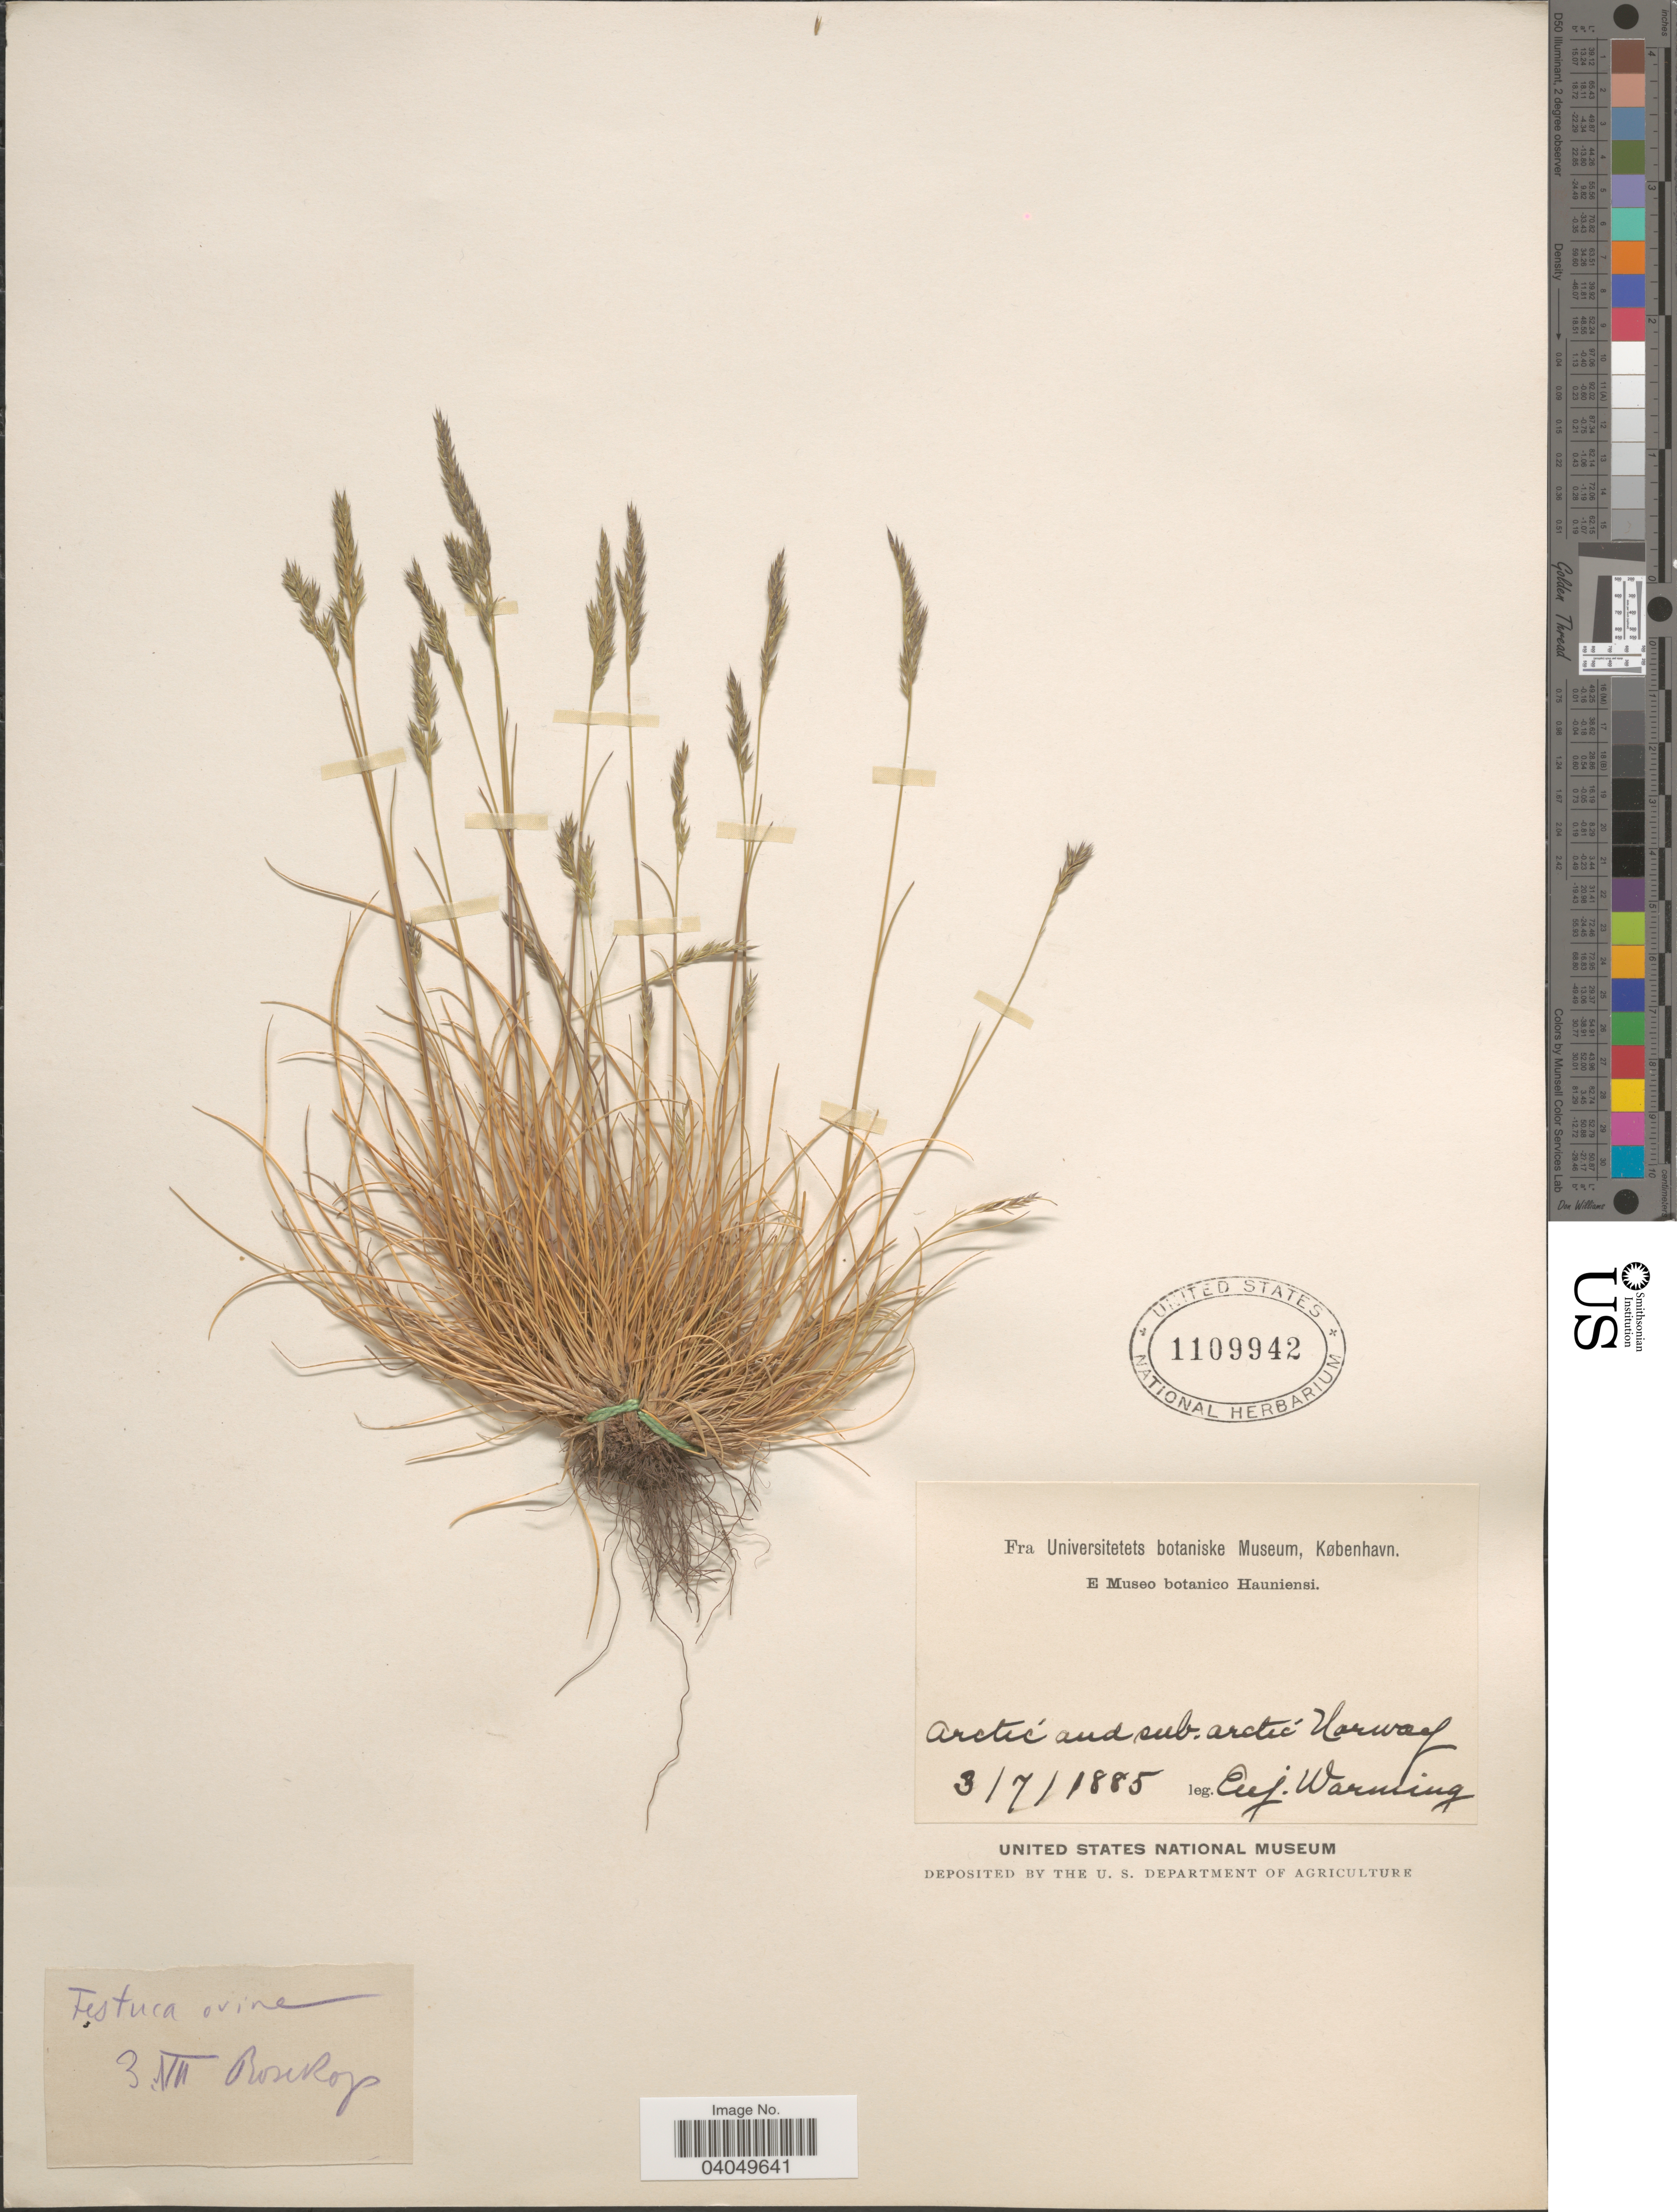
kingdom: Plantae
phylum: Tracheophyta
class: Liliopsida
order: Poales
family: Poaceae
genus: Festuca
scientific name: Festuca ovina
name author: L.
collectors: E. Warming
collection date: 1885-07-03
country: Norway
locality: Arctic and sub. arctic Norway.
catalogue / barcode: US 1109942